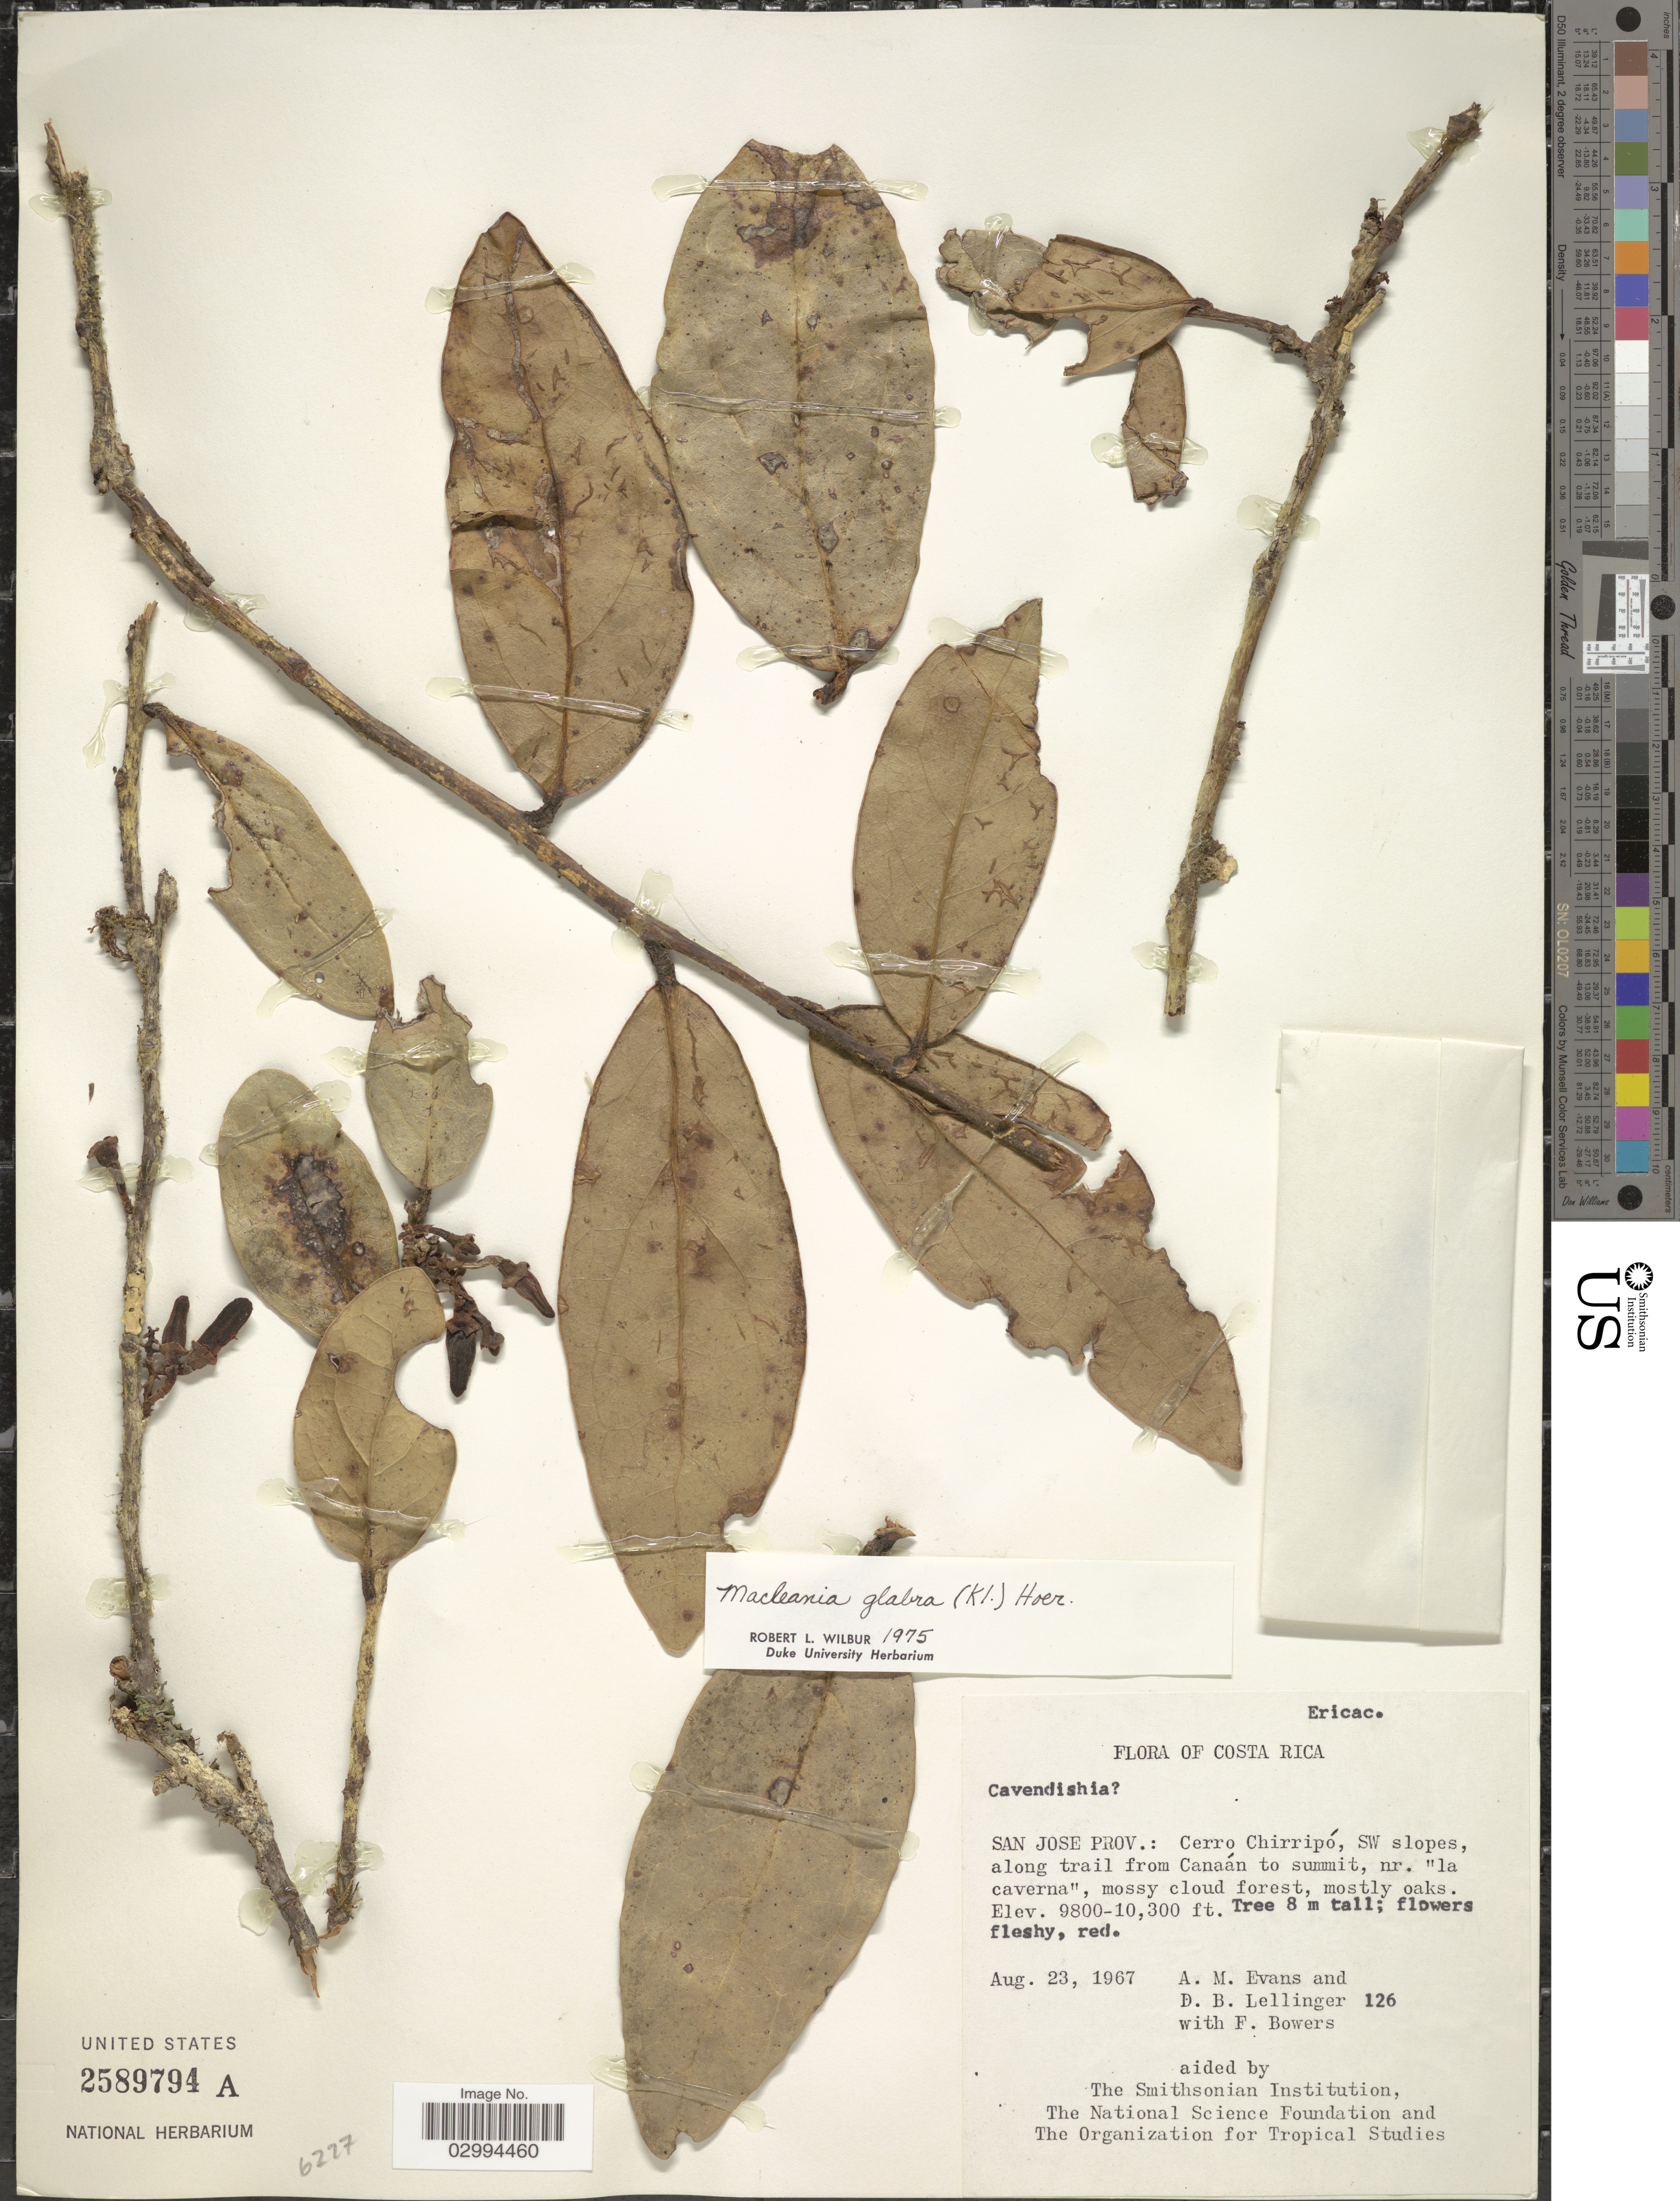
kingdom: Plantae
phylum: Tracheophyta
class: Magnoliopsida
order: Ericales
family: Ericaceae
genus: Macleania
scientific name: Macleania glabra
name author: (Klotzsch) Hoerold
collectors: A. M. Evans, D. B. Lellinger & F. Bowers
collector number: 126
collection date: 1967-08-23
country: Costa Rica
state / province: San José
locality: Cerro Chirripó, SW slopes, along trail from Canaán to summit, nr. "la caverna".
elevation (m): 2987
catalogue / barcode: US 2589794A